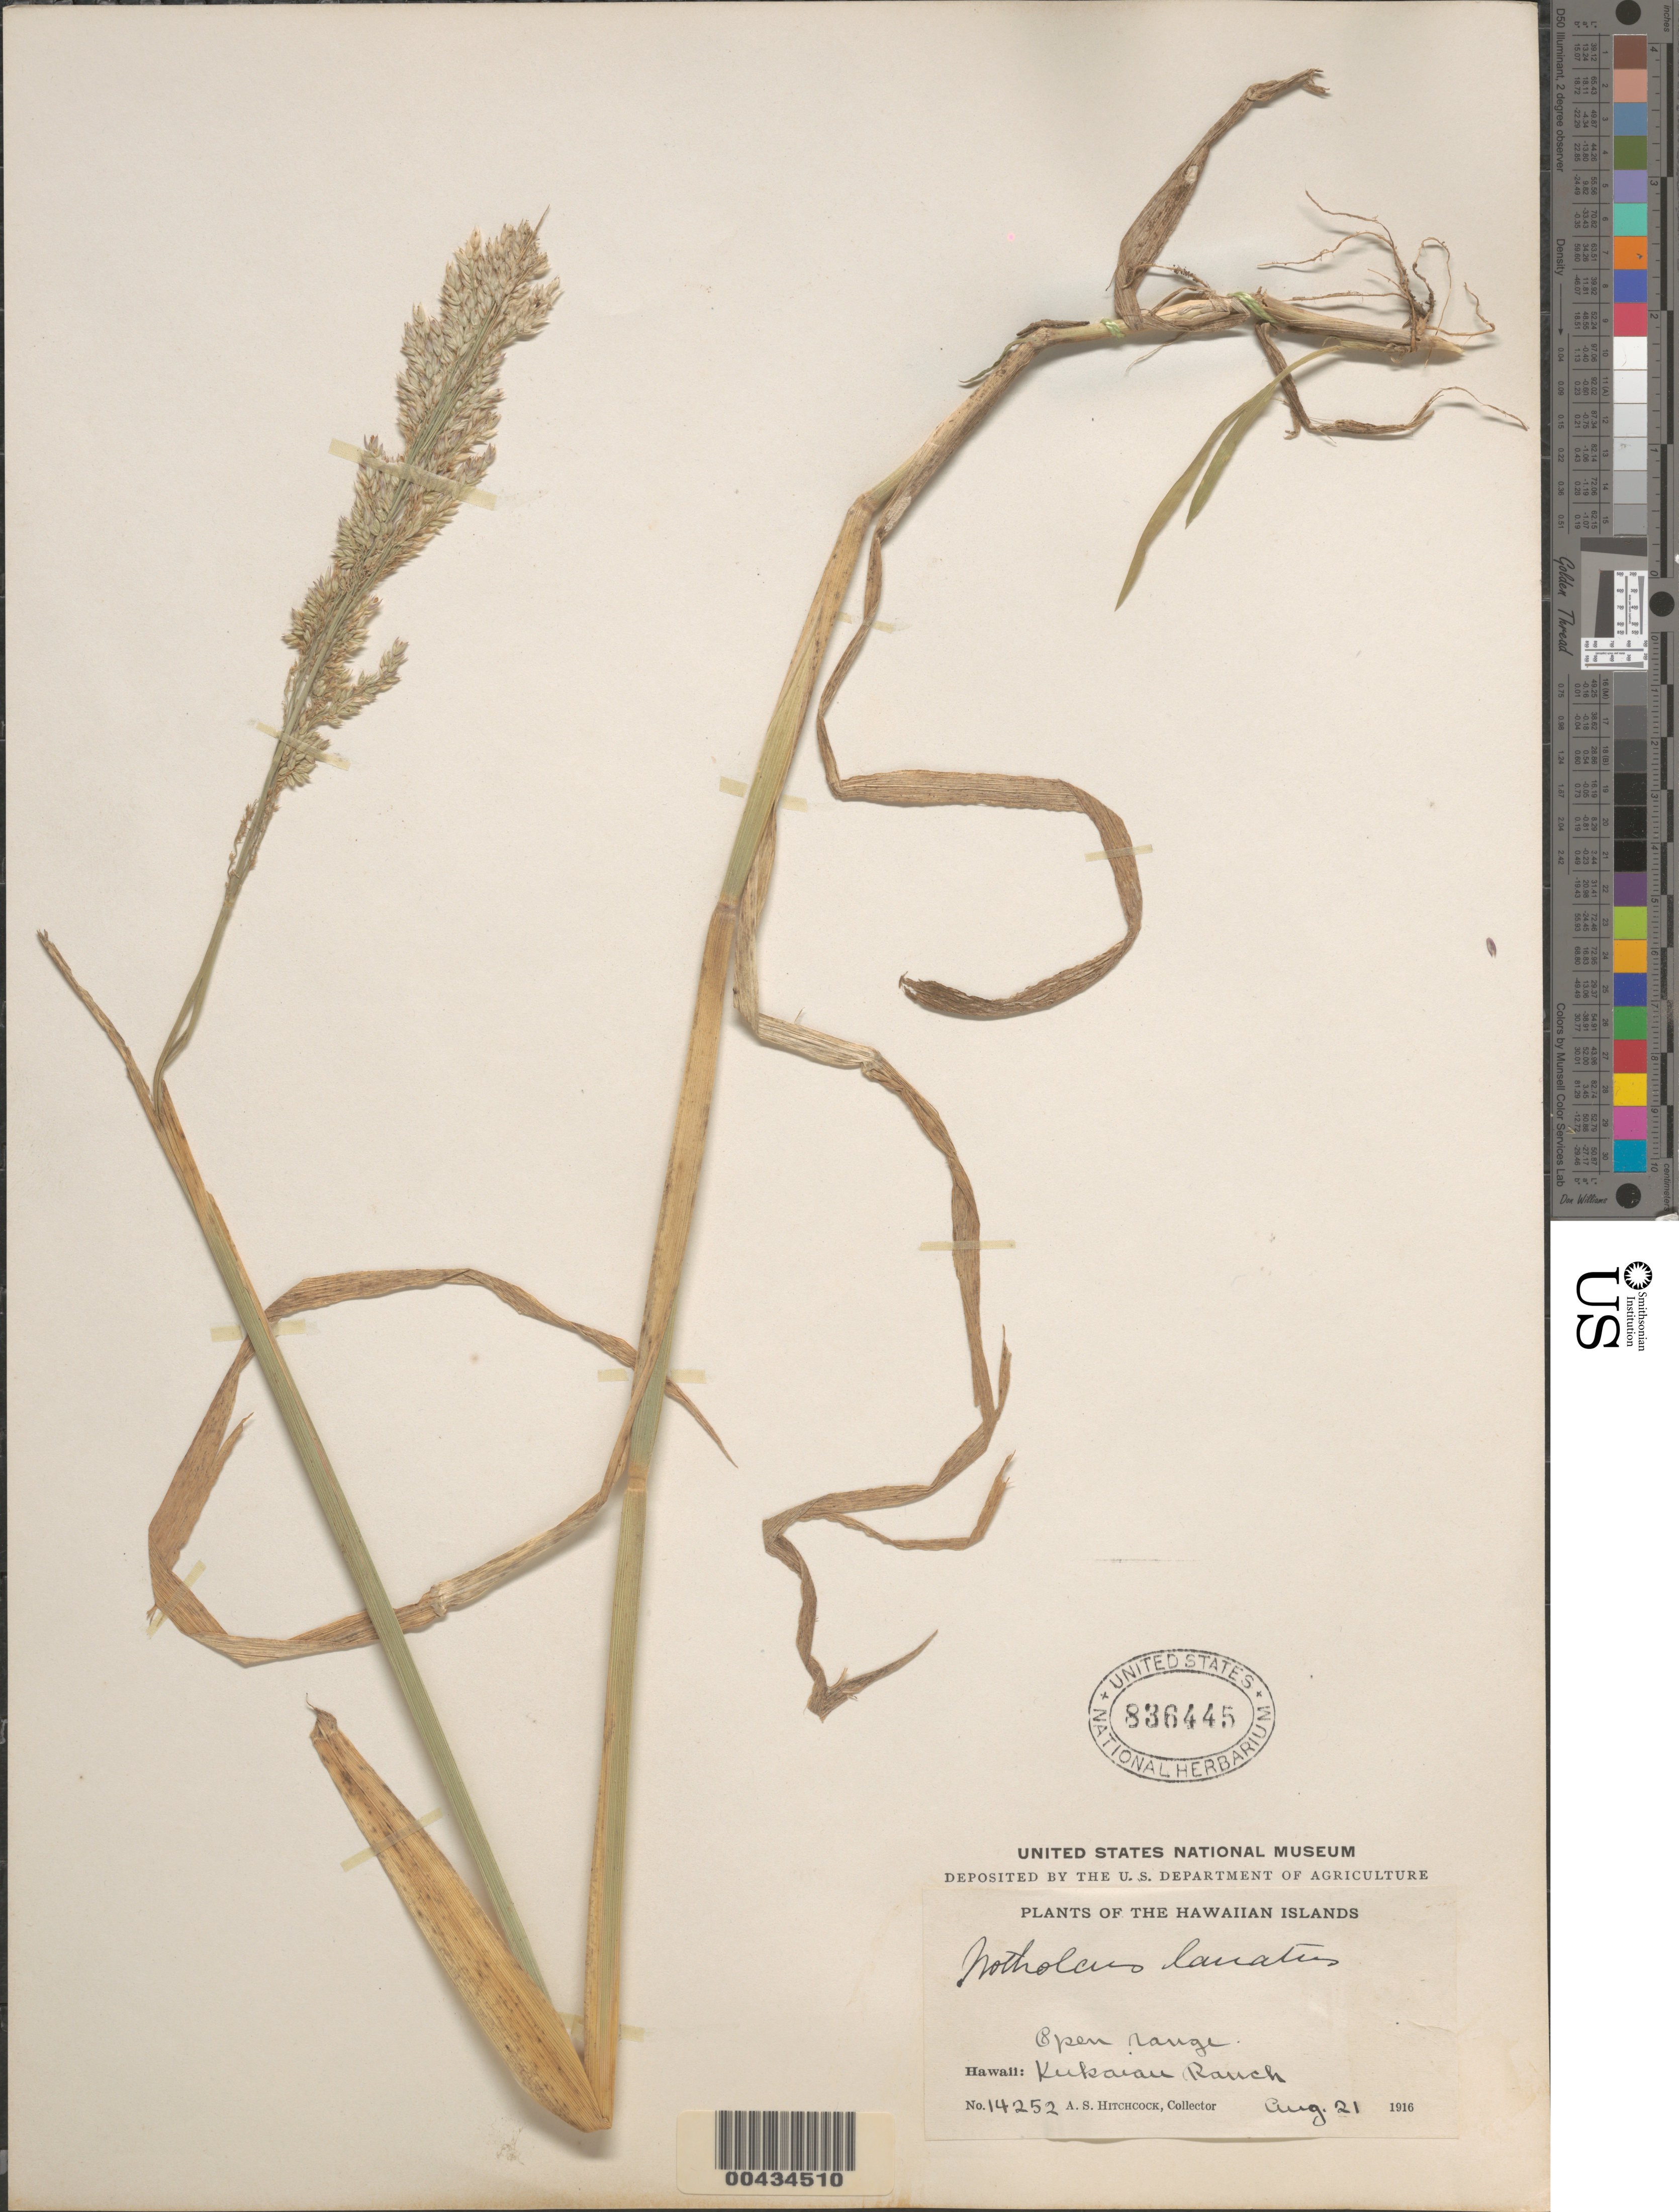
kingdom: Plantae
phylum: Tracheophyta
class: Liliopsida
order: Poales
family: Poaceae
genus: Holcus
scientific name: Holcus lanatus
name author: L.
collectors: A. S. Hitchcock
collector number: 14252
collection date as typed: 21 Aug 1916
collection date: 1916-08-21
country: United States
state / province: Hawaii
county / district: Hawaii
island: Hawaii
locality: Kukaiau Ranch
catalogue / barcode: US 836445